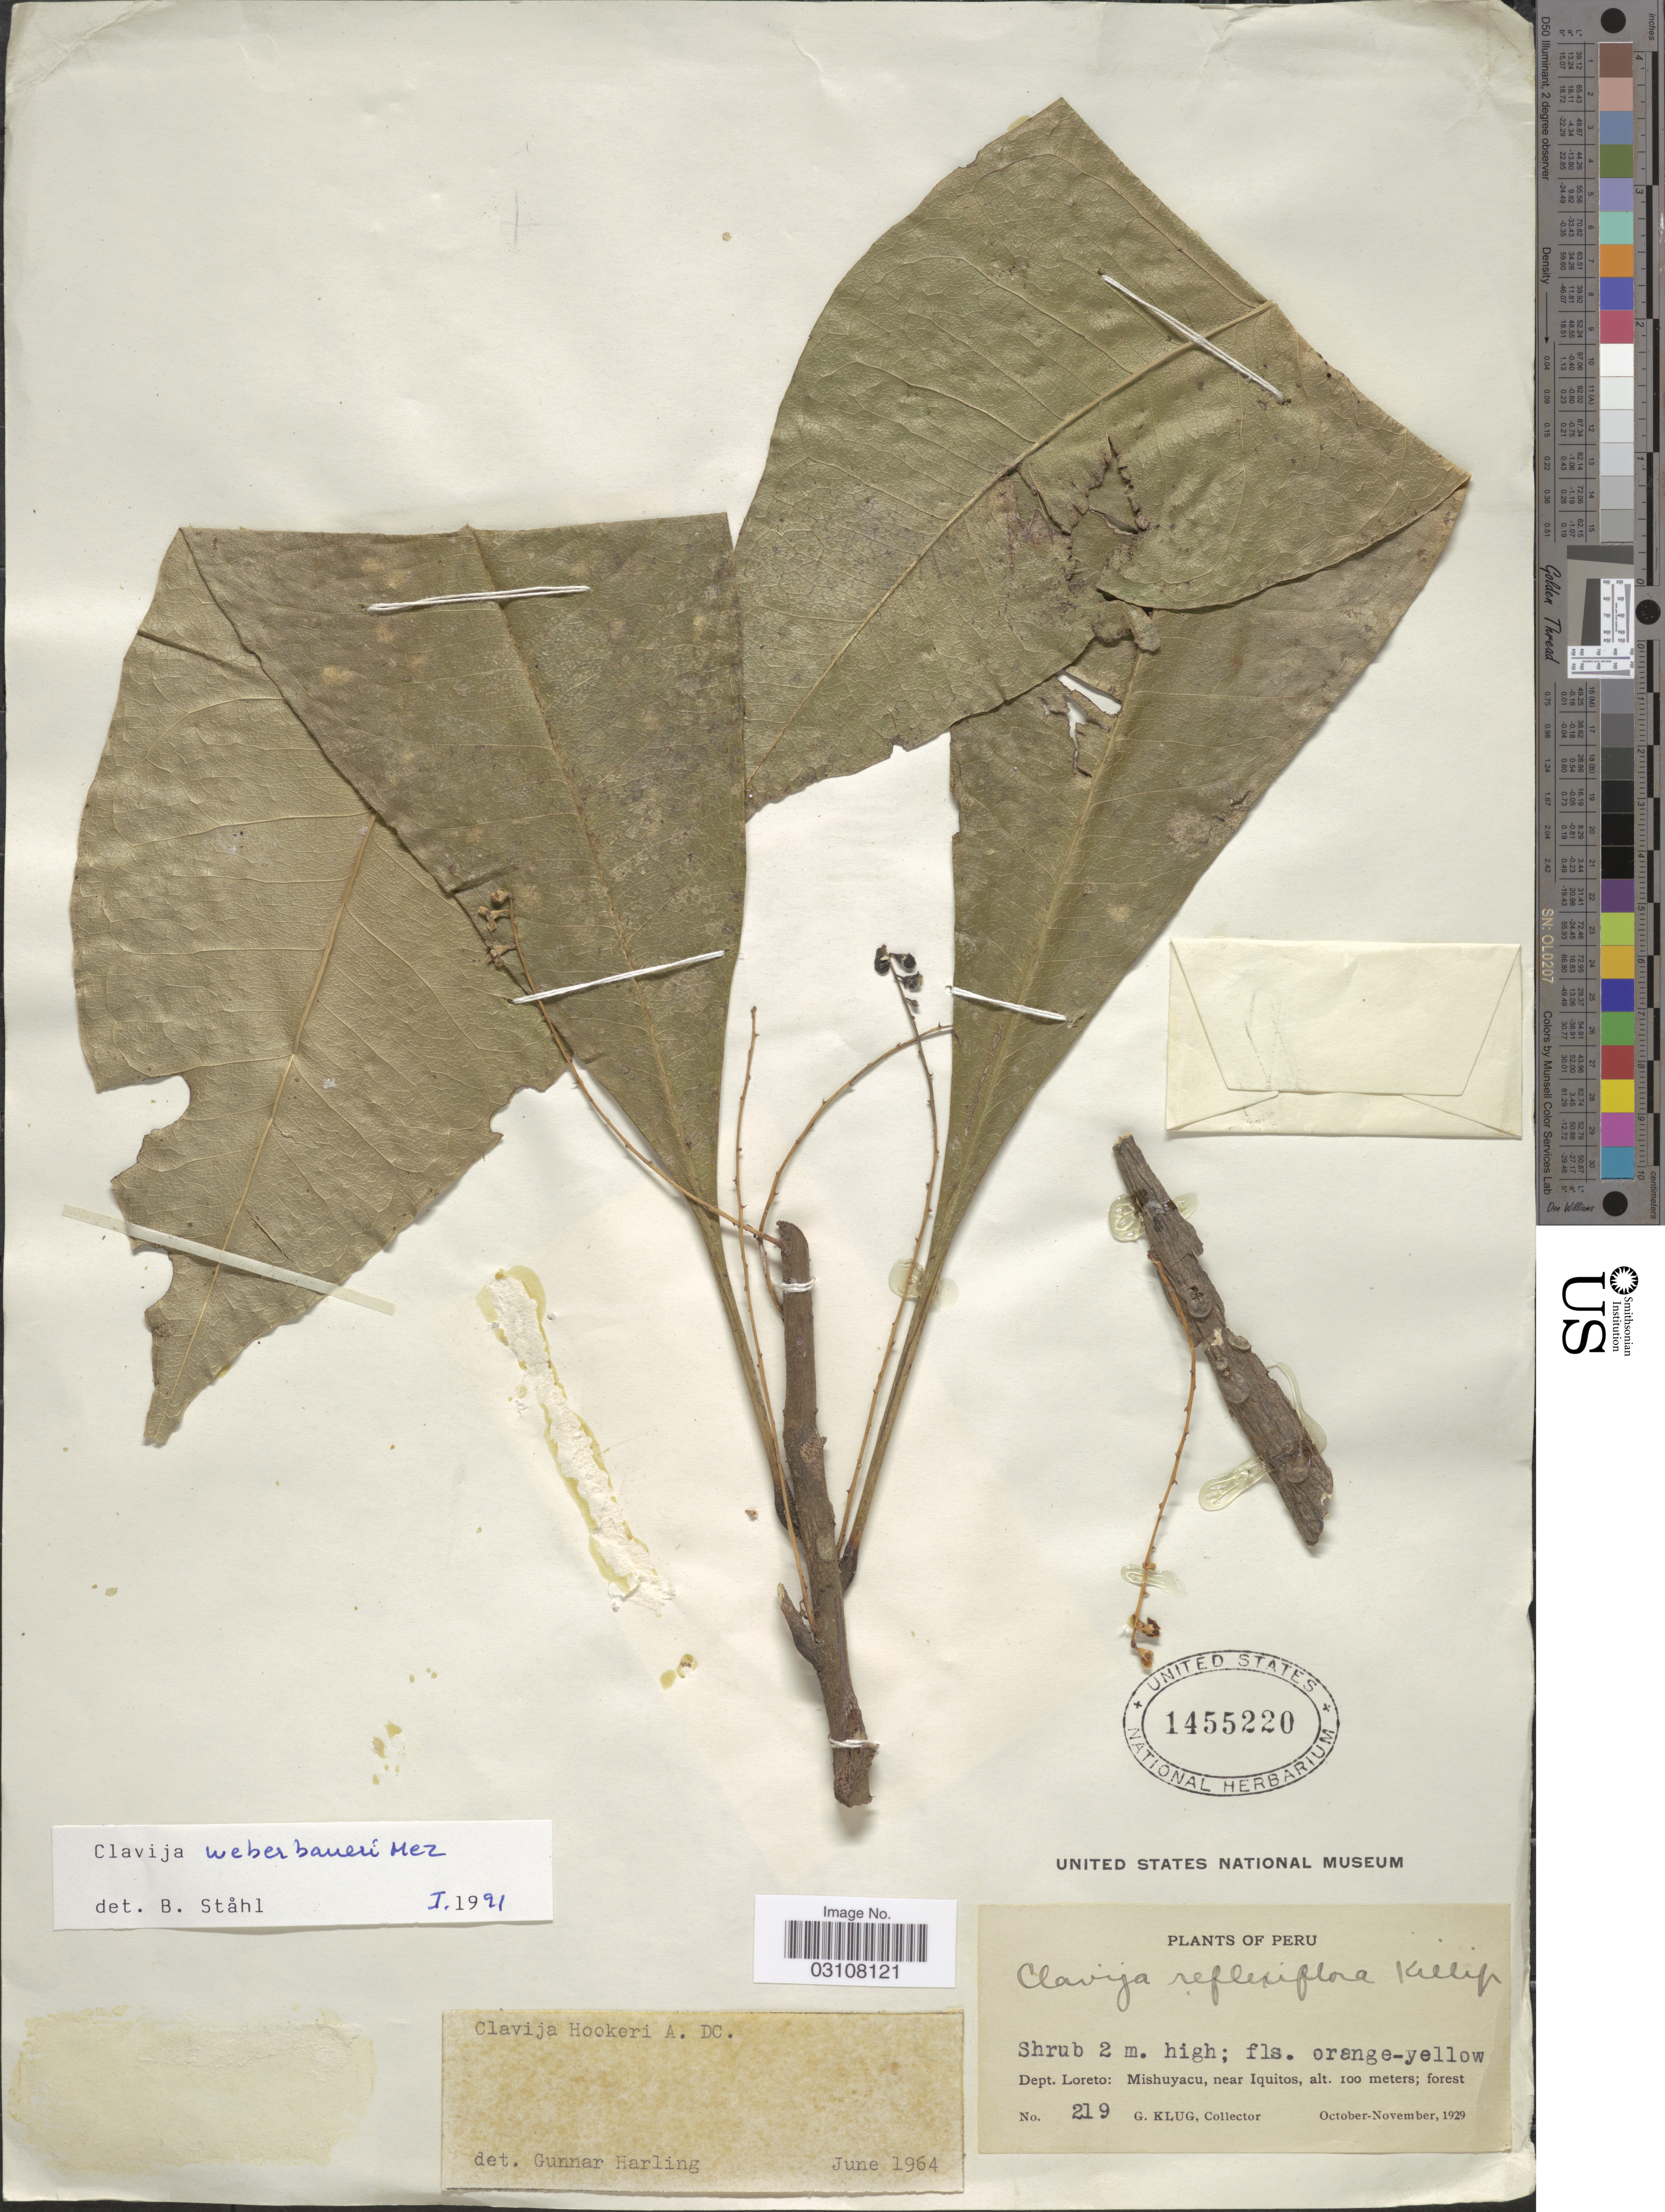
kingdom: Plantae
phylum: Tracheophyta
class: Magnoliopsida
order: Ericales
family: Primulaceae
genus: Clavija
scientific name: Clavija weberbaueri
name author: Mez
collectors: G. Klug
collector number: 219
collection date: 1929-10/1929-11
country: Peru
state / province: Loreto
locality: Dept. Loreto: Mishuyacu, near Iquitos.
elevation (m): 100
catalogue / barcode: US 1455220